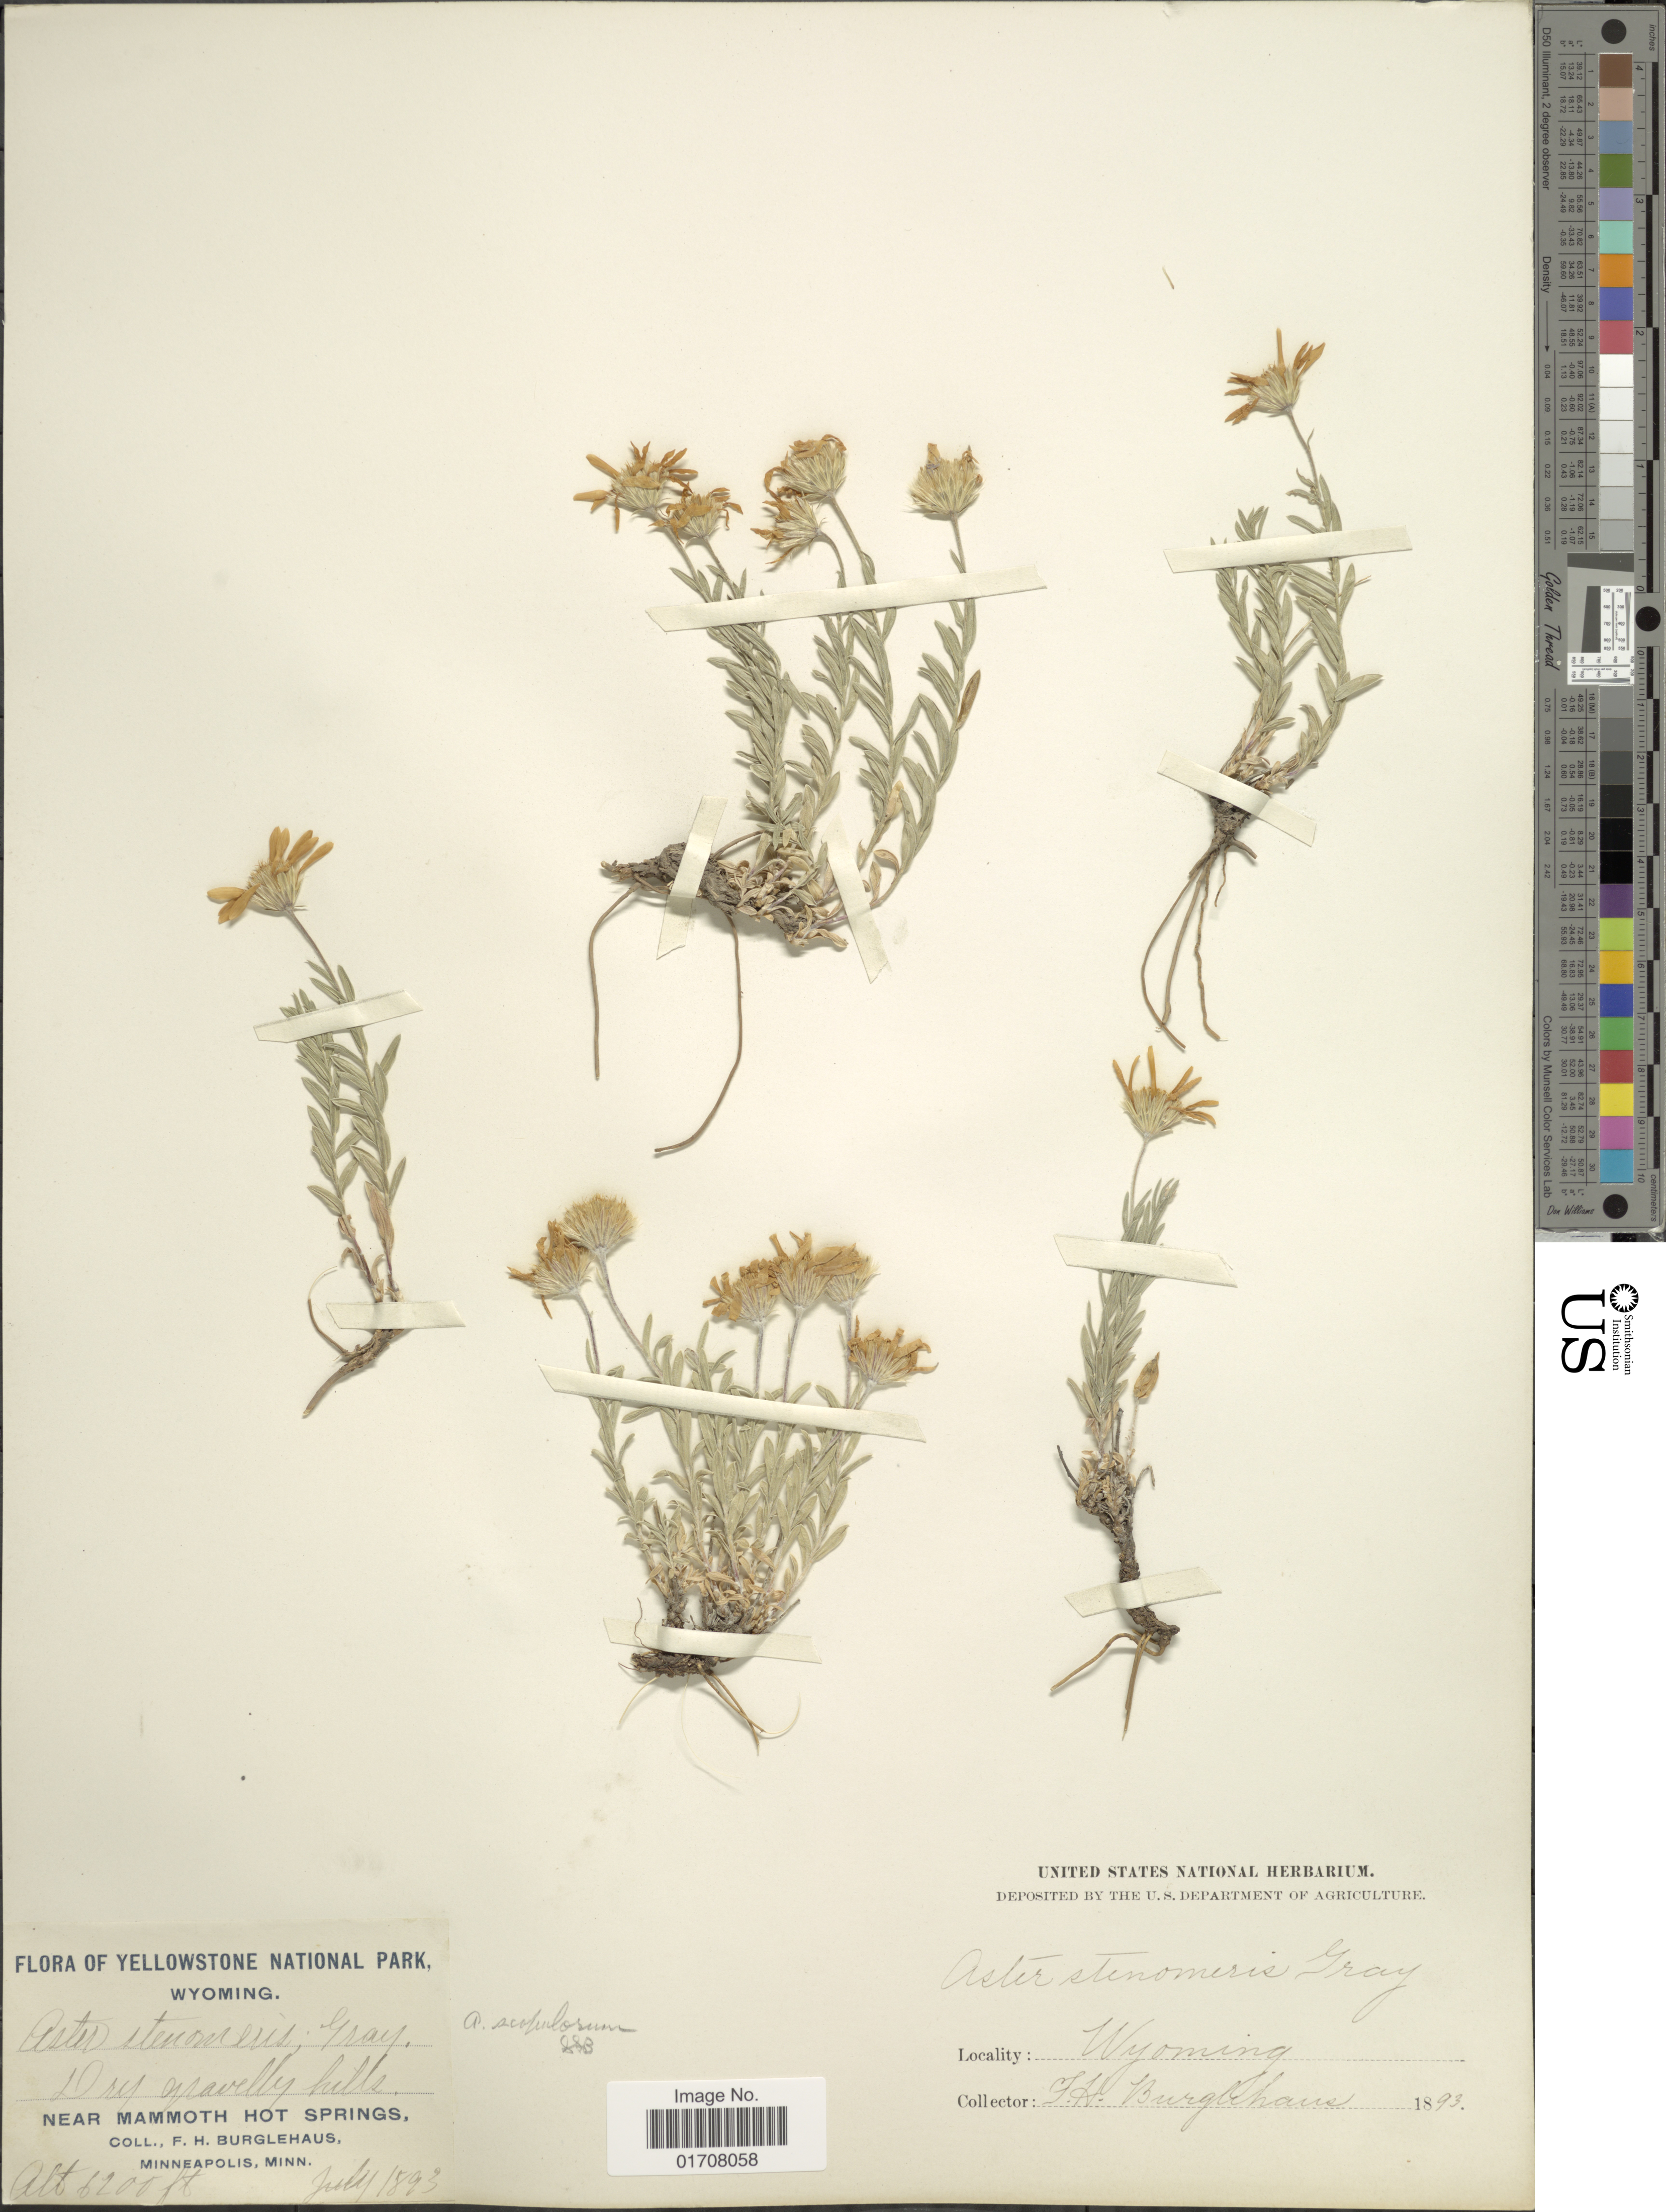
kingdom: Plantae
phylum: Tracheophyta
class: Magnoliopsida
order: Asterales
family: Asteraceae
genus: Ionactis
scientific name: Ionactis alpina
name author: (Nutt.) Greene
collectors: F. Burglehaus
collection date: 1893-07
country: United States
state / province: Wyoming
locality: Yellowstone National Park, Dry gravelly hills, near Mammoth Hot Springs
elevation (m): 1890